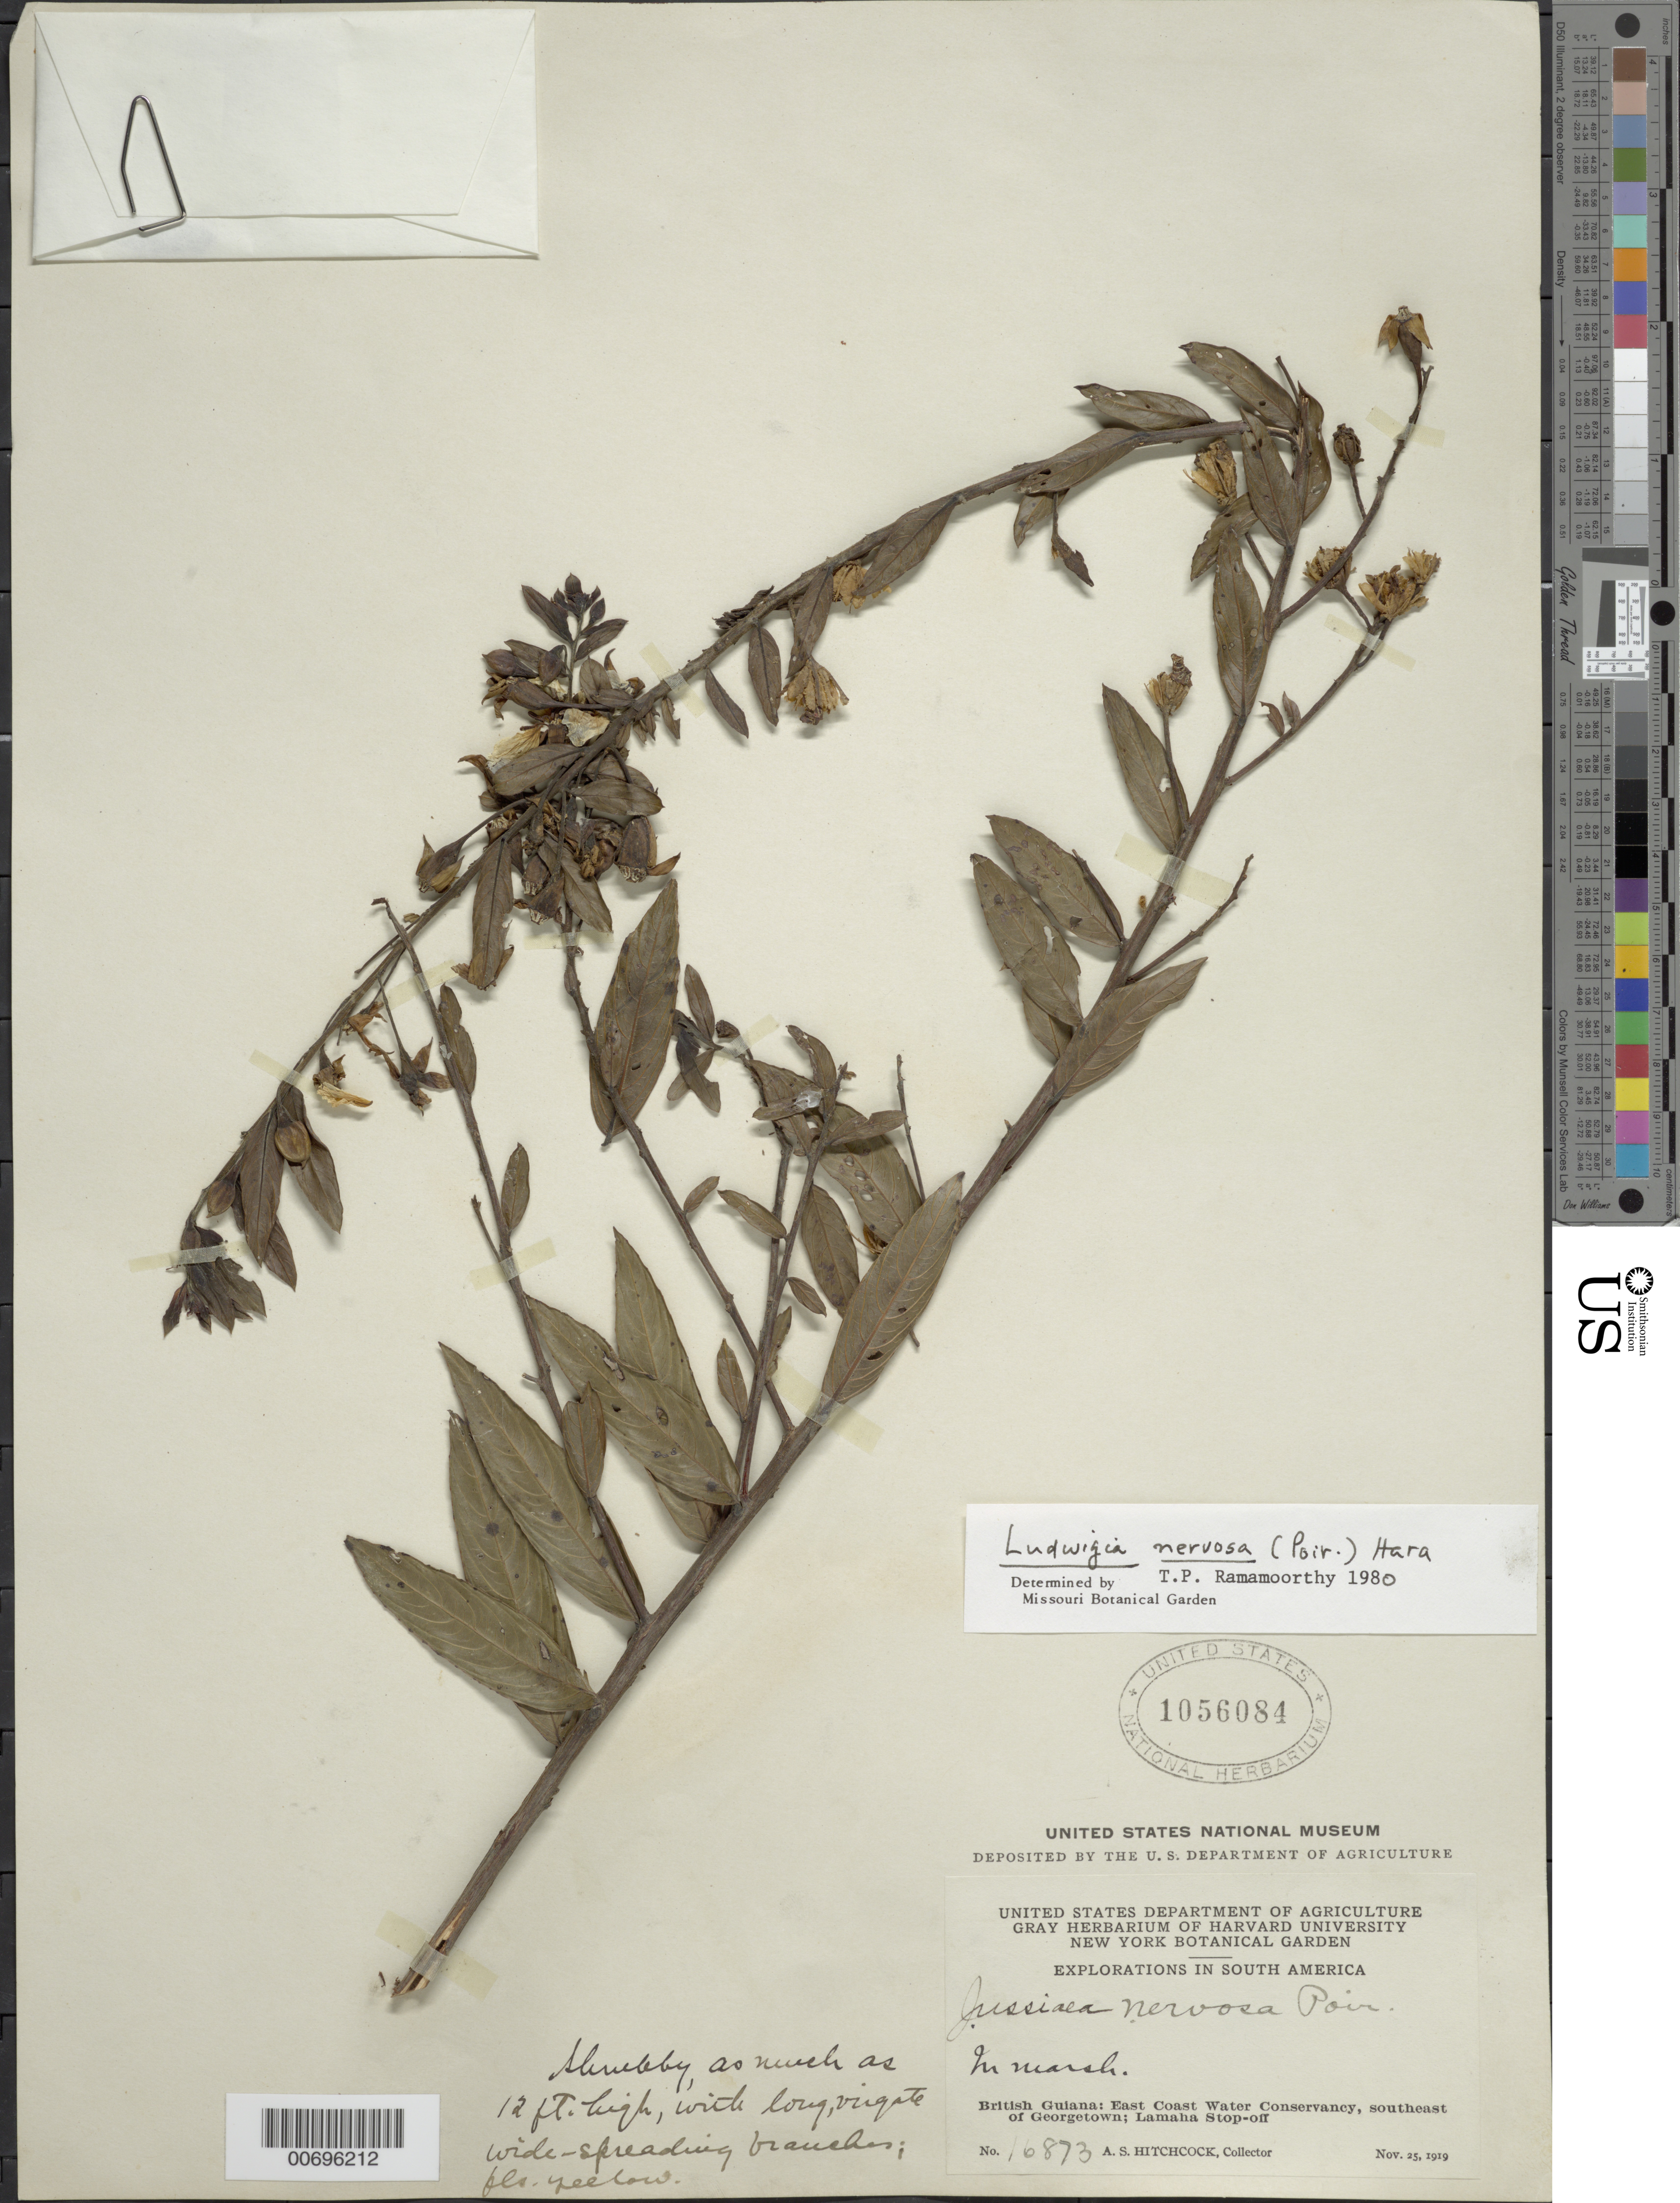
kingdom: Plantae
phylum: Tracheophyta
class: Magnoliopsida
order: Myrtales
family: Onagraceae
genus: Ludwigia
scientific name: Ludwigia nervosa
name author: (Poir.) H. Hara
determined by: Ramamoorthy, T. P.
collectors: A. S. Hitchcock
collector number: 16873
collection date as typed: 25-Nov-19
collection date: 1919-11-25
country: Guyana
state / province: Demerara-Mahaica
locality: Lamaha Stop-Off, Georgetown, SE of, East Coast Water Conservancy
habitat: Marsh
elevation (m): -2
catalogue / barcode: US 1056084